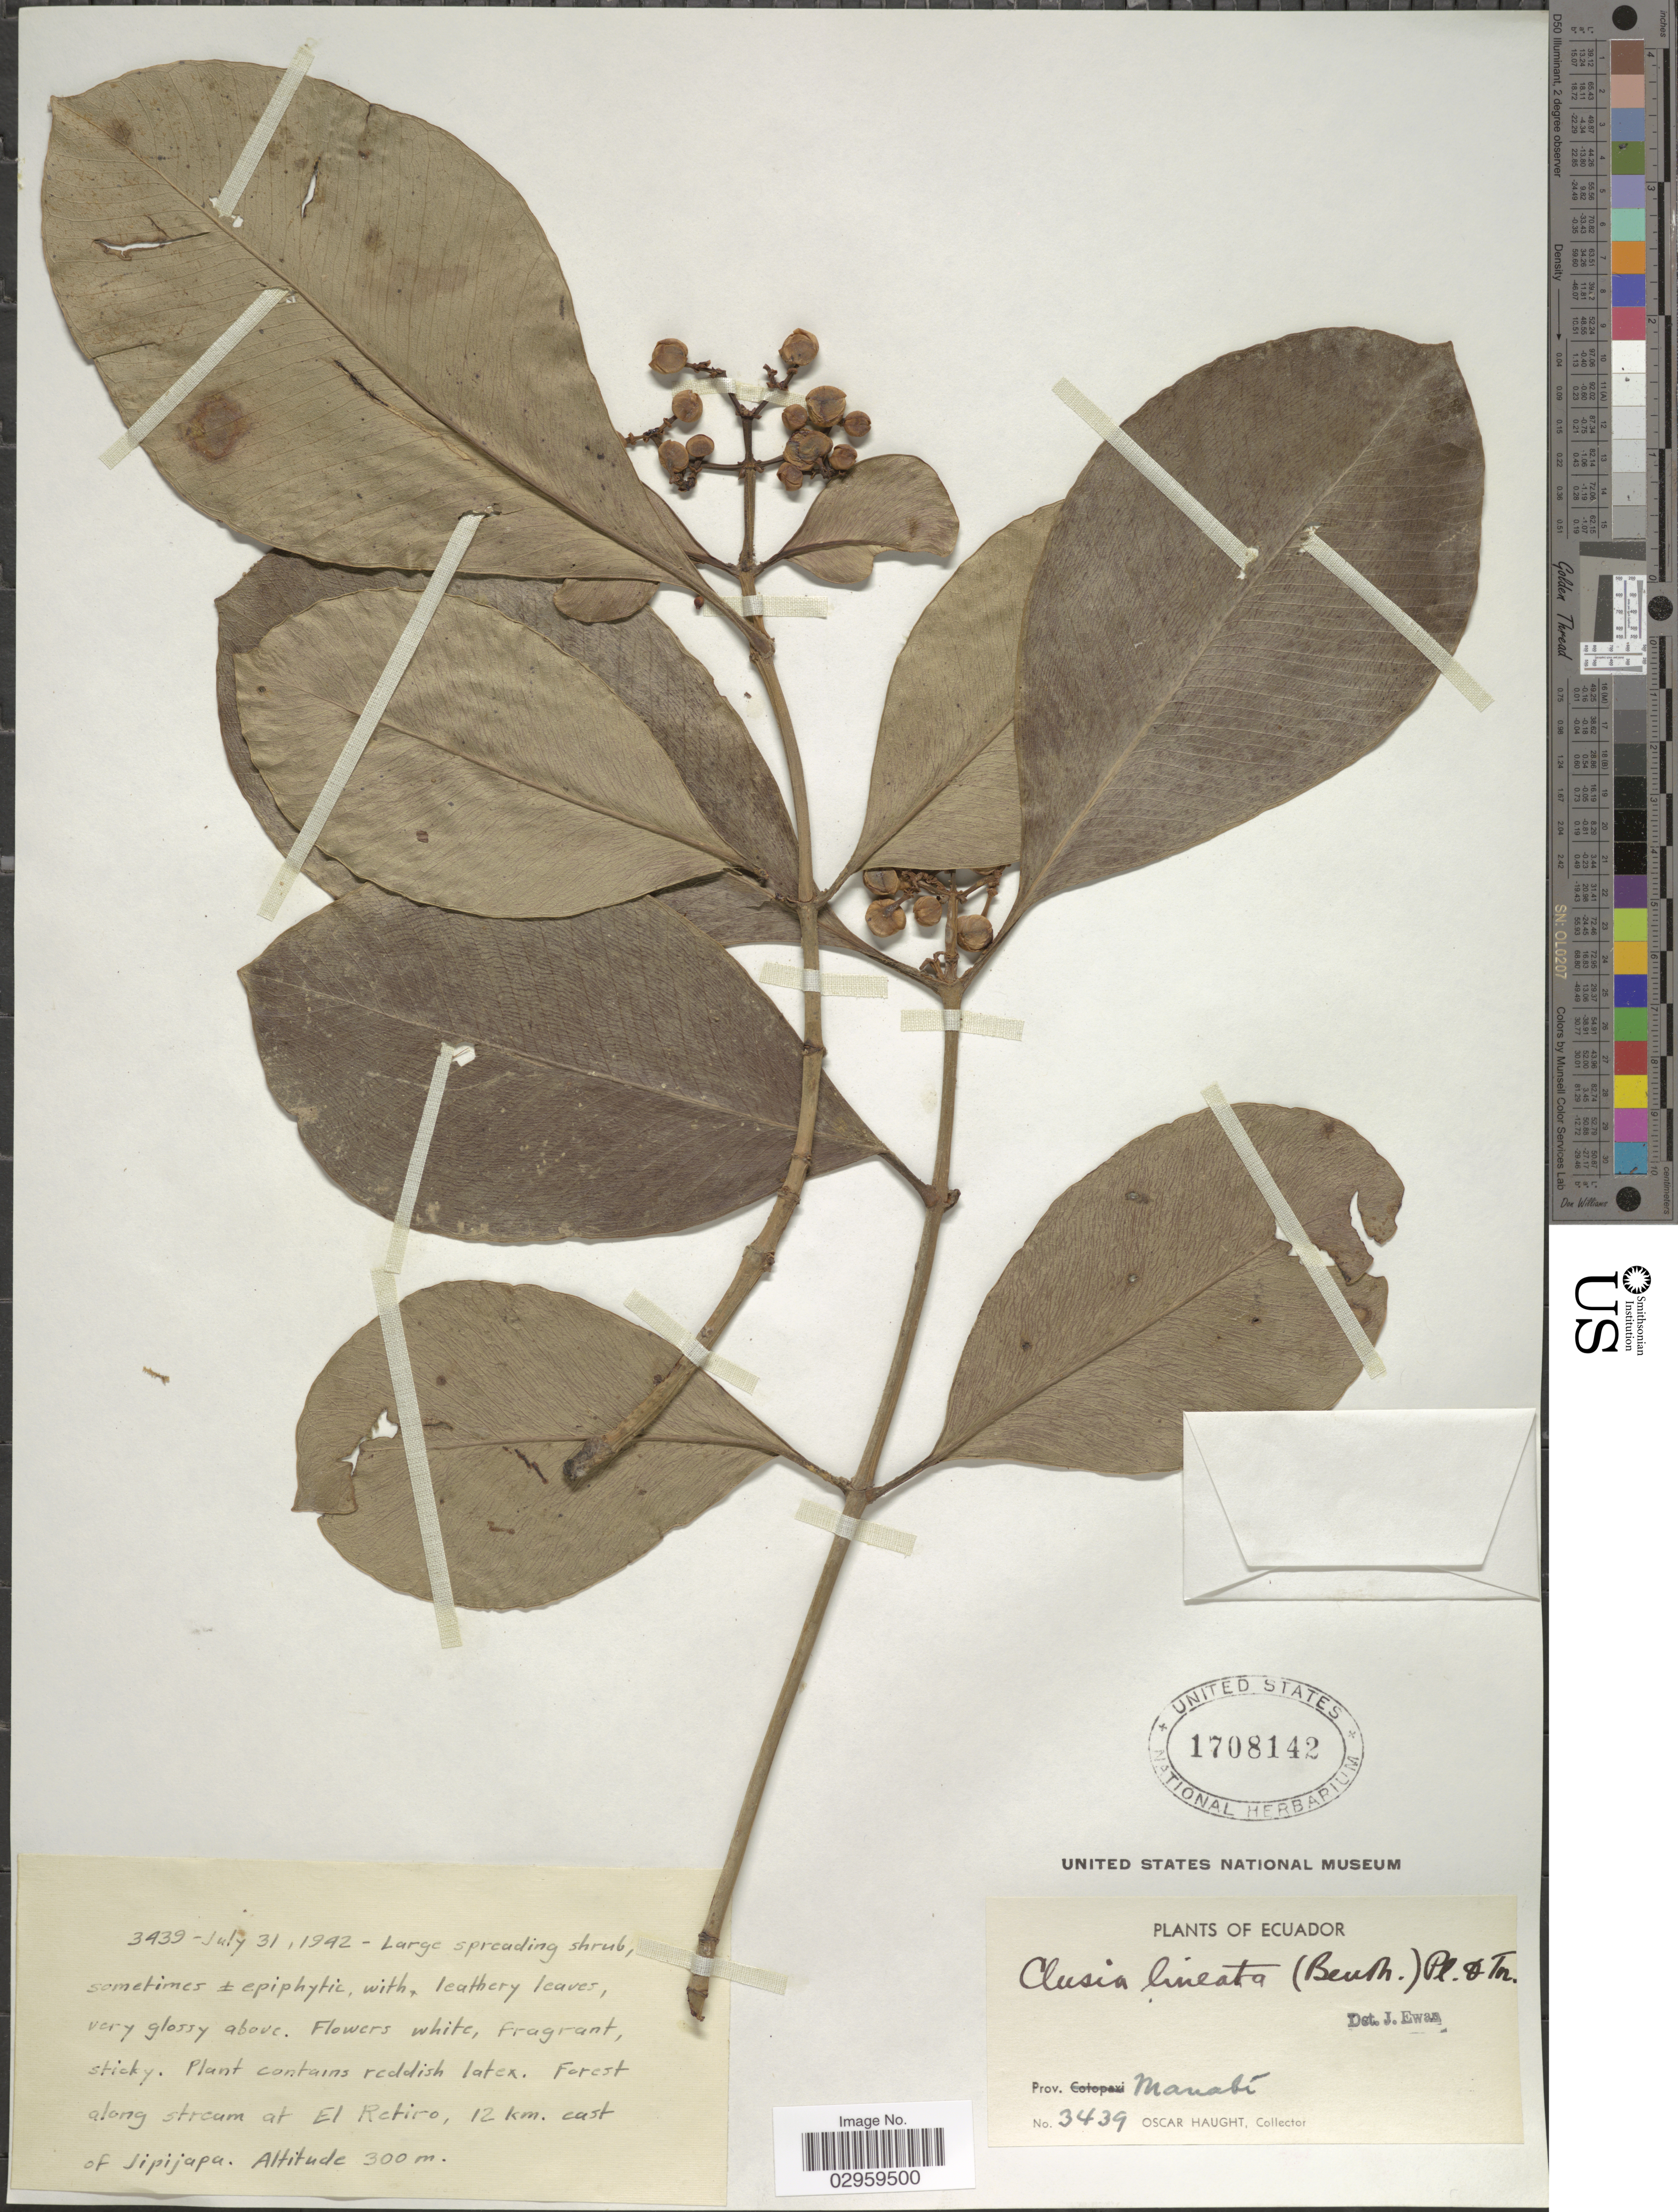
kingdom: Plantae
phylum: Tracheophyta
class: Magnoliopsida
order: Malpighiales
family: Clusiaceae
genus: Clusia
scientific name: Clusia lineata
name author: (Benth.) Planch. & Triana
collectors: O. L. Haught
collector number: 3439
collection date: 1942-07-31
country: Ecuador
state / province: Manabí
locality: Prov. Manabí. Forest along stream at El Retiro, 12 km. east of Jipijapa.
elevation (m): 300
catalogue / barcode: US 1708142